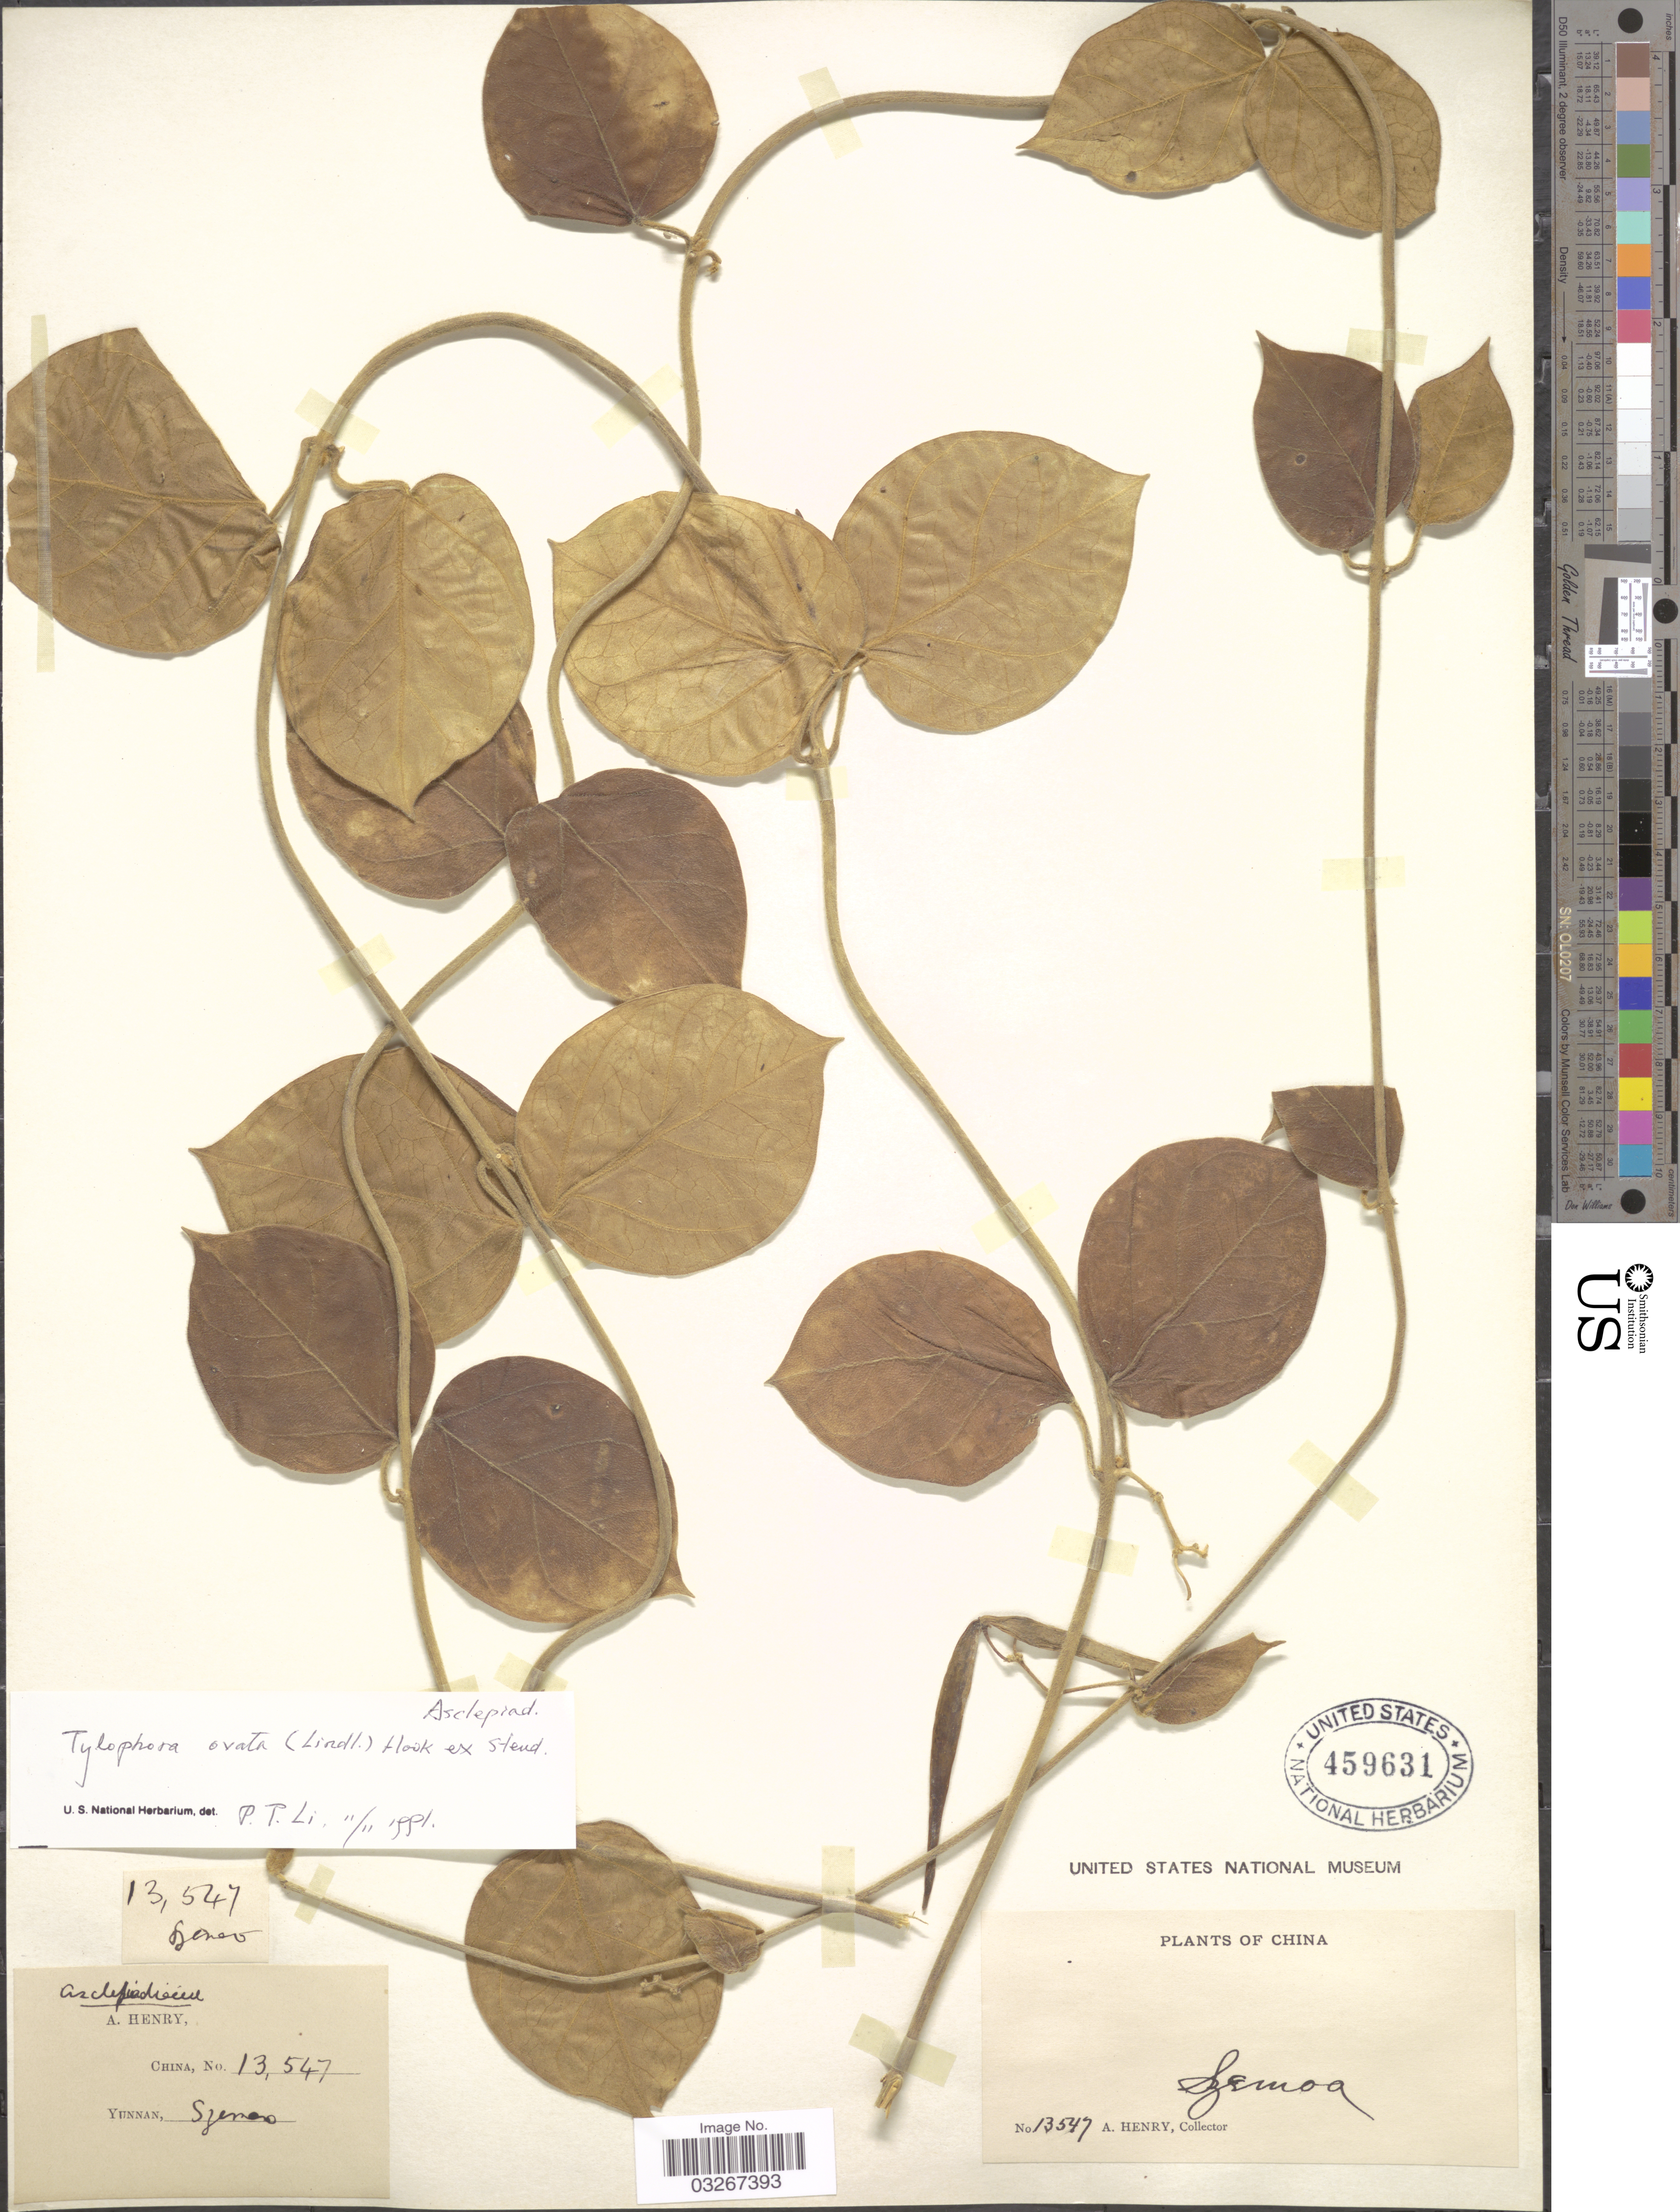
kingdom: Plantae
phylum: Tracheophyta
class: Magnoliopsida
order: Gentianales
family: Apocynaceae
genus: Tylophora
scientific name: Tylophora ovata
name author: Hook. ex Steud.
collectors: A. Henry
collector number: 13547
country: China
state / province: Yunnan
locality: Szemoa.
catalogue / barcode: US 459631